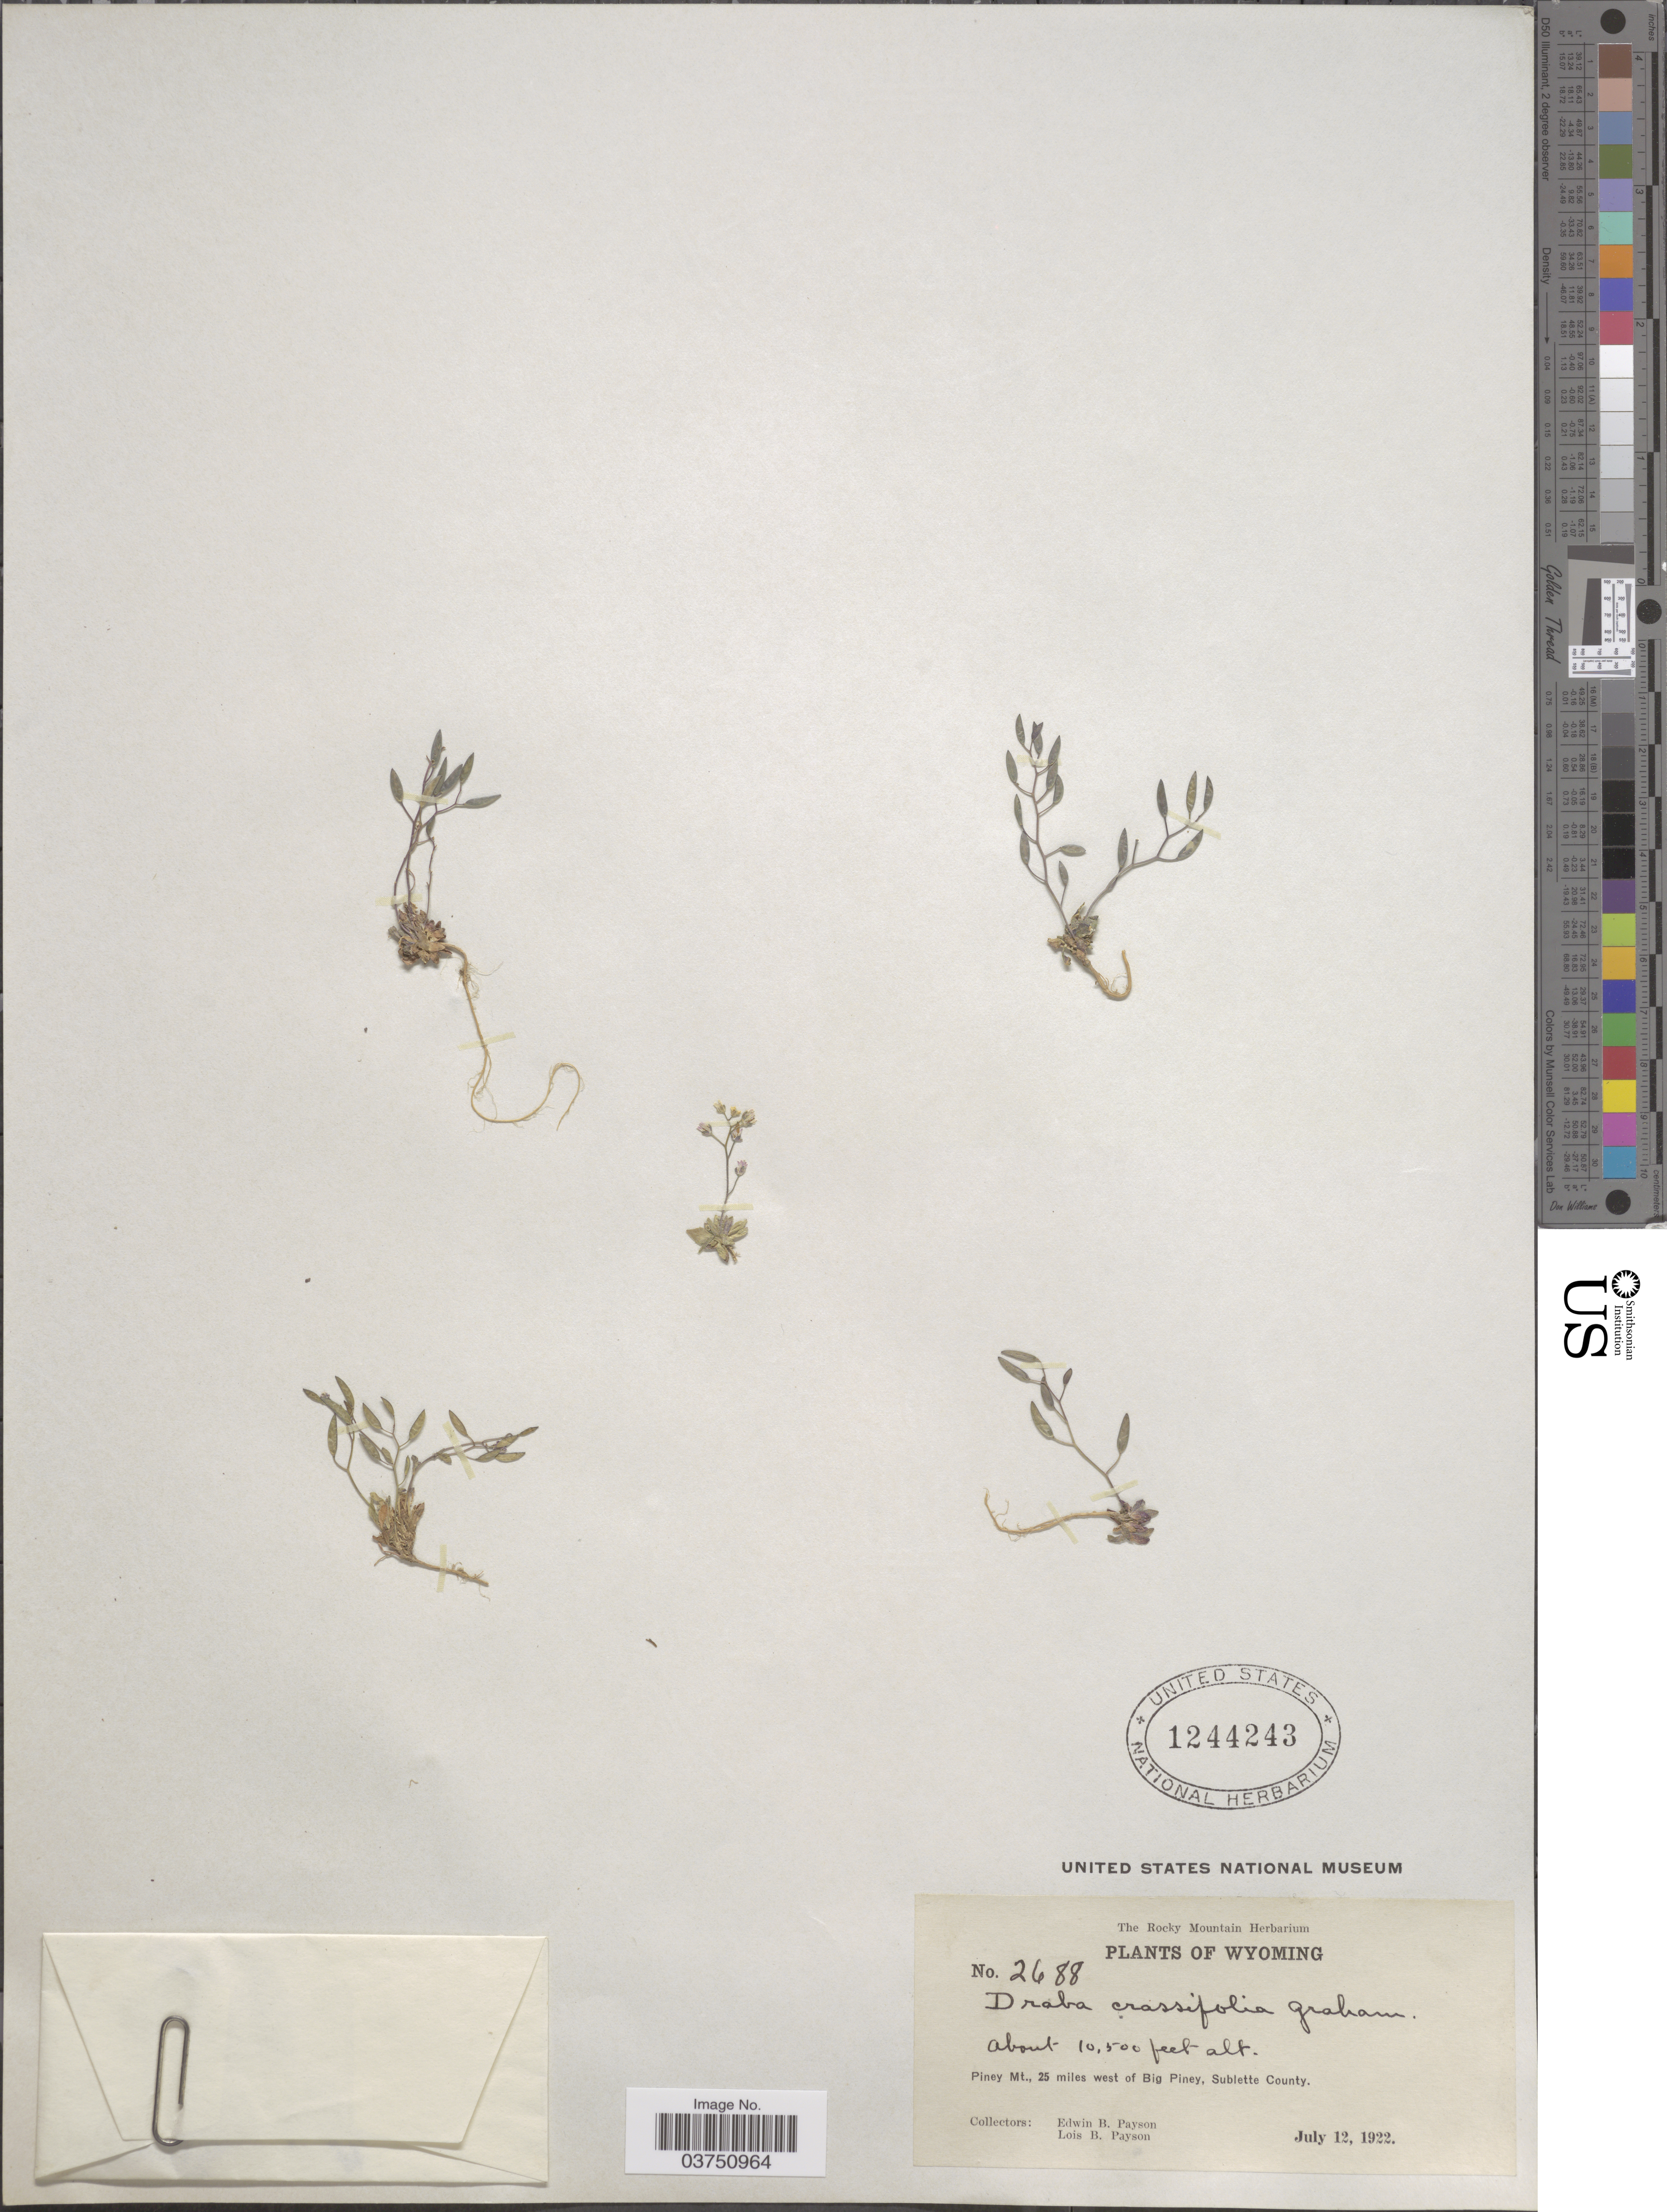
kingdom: Plantae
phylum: Tracheophyta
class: Magnoliopsida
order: Brassicales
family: Brassicaceae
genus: Draba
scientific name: Draba crassifolia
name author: Graham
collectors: E. B. Payson & L. Payson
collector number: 2688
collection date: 1922-07-12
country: United States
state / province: Wyoming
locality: Piney Mt., 25 miles west of Big Piney, Sublette County.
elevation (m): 3200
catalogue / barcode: US 1244243